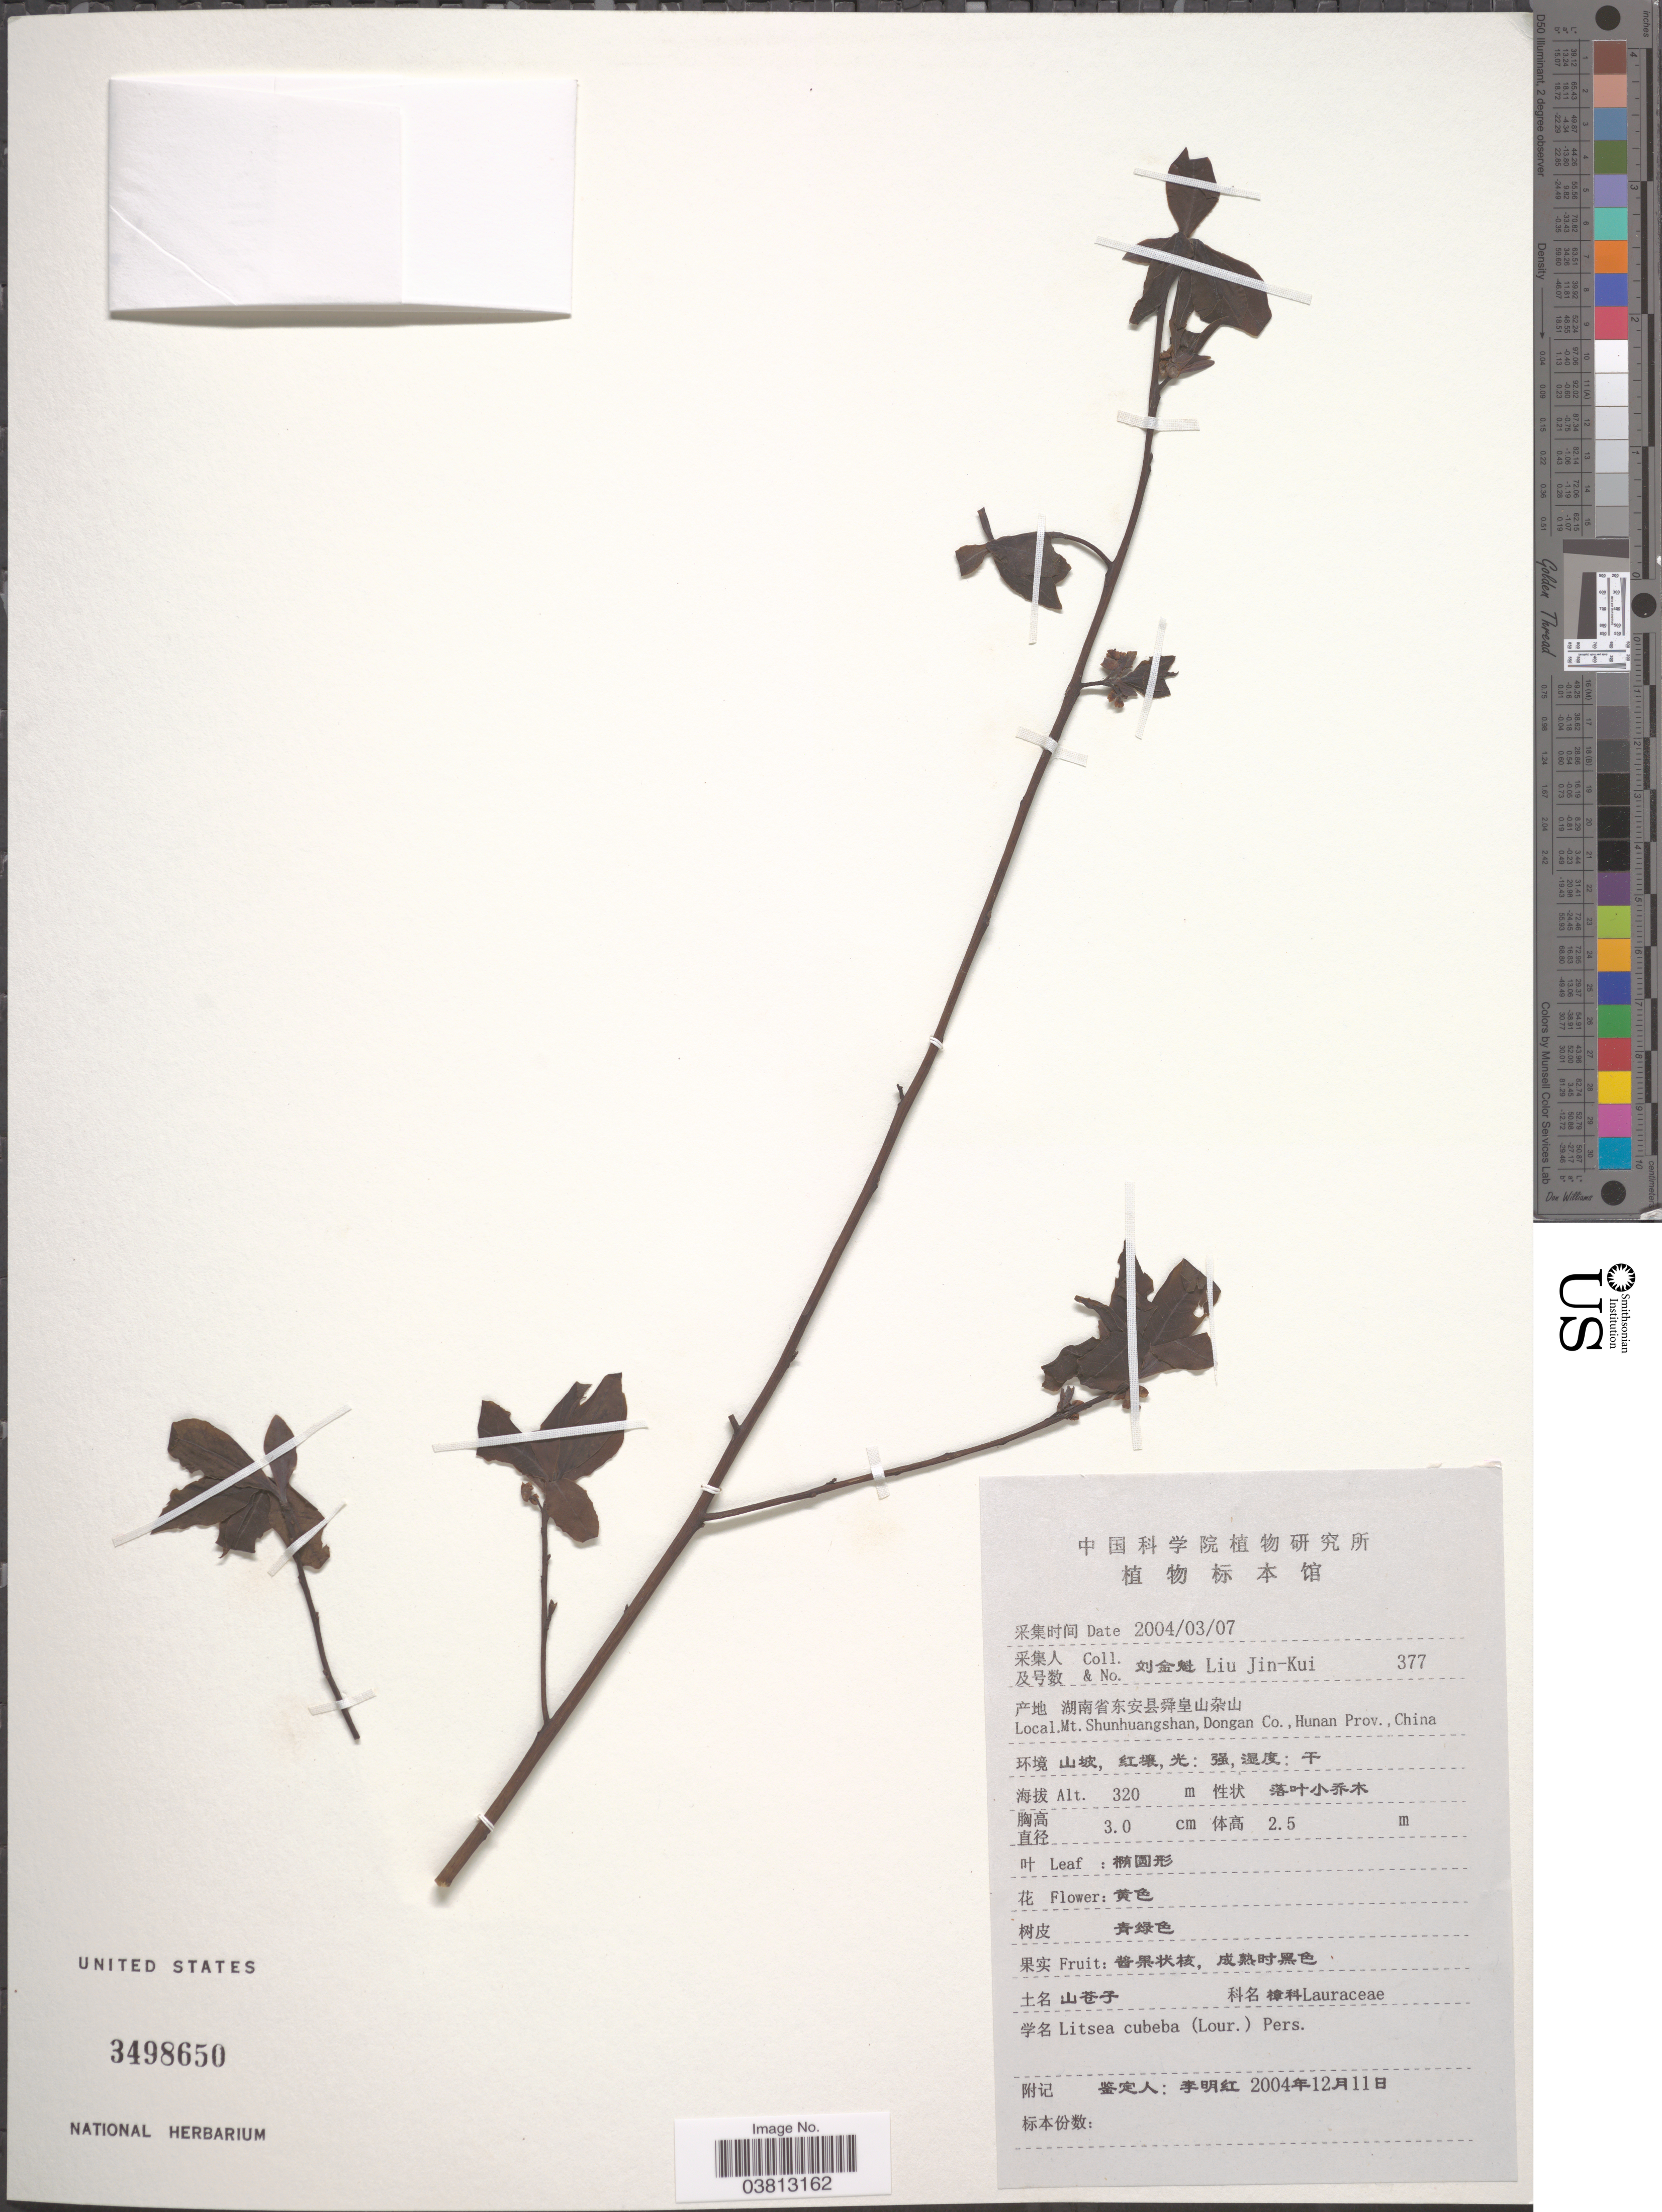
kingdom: Plantae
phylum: Tracheophyta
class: Magnoliopsida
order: Laurales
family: Lauraceae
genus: Litsea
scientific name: Litsea cubeba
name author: (Lour.) Pers.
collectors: Liu Jin-Kui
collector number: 377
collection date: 2004-03-07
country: China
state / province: Hunan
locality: Mt. Shunhuangshan, Dongan Co.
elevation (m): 320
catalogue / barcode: US 3498650